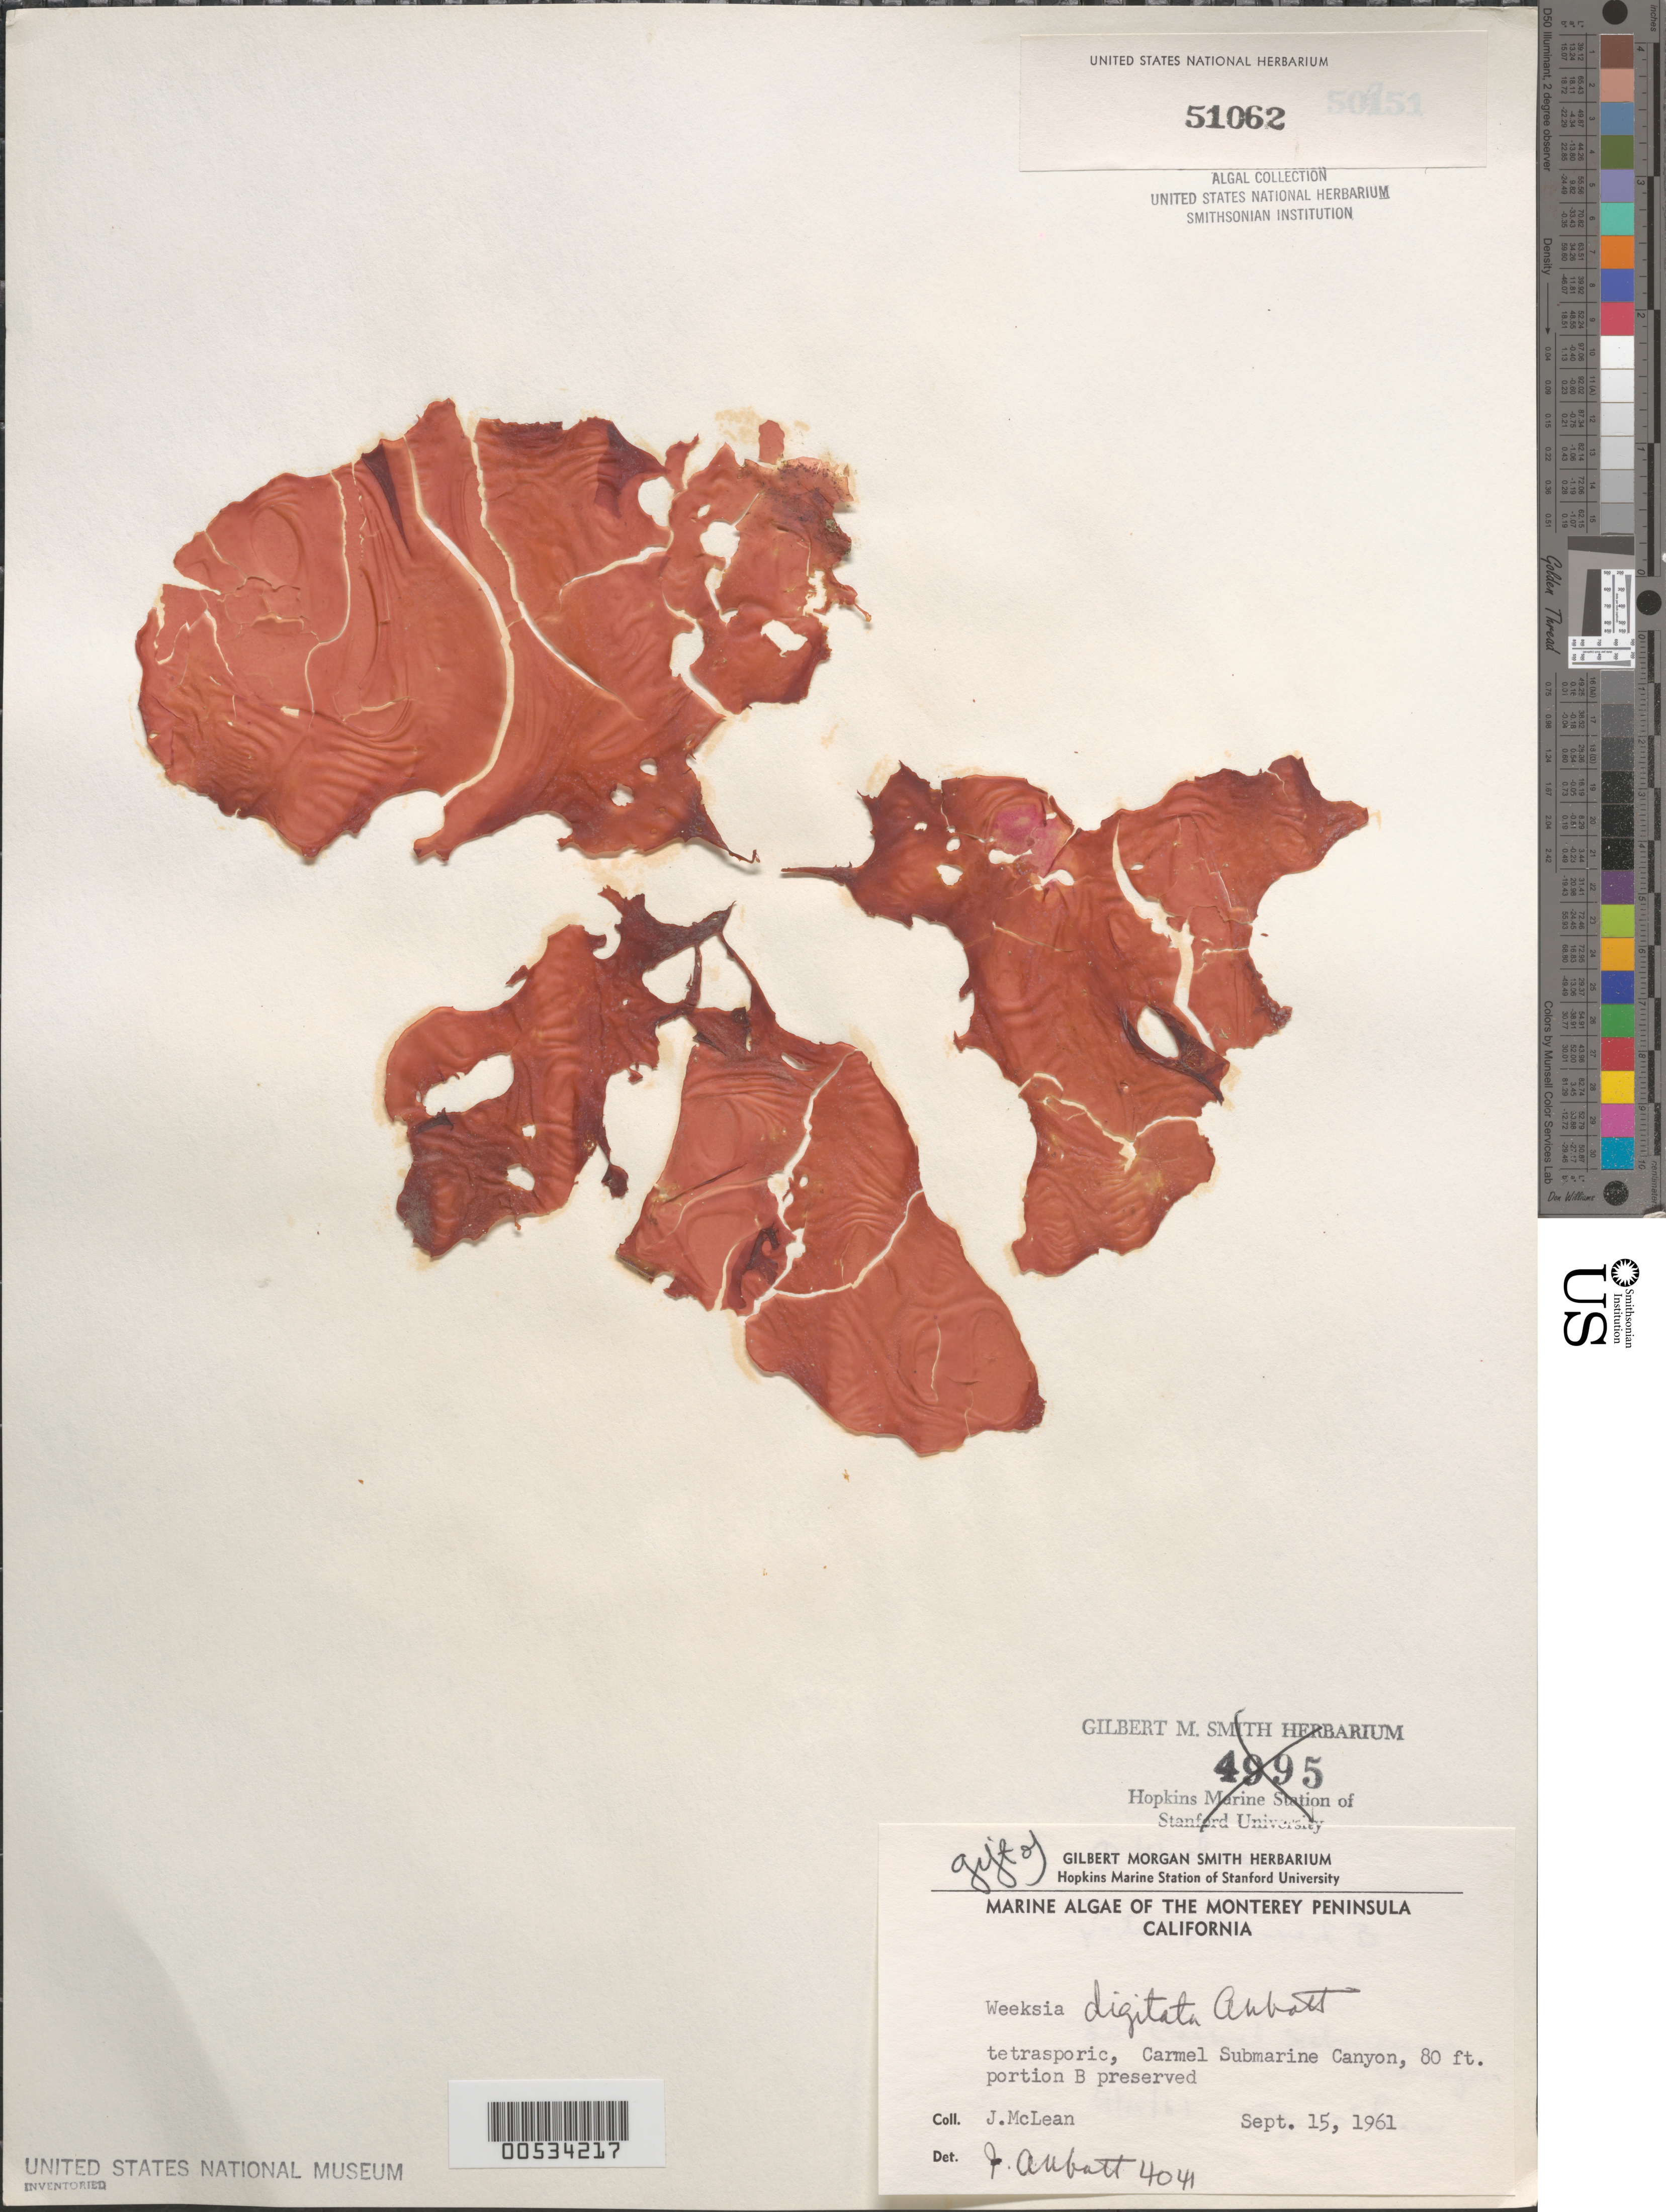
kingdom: Plantae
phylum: Rhodophyta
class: Florideophyceae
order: Gigartinales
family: Dumontiaceae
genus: Weeksia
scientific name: Weeksia digitata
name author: I.A. Abbott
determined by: Abbott, Isabella A.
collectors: J. McLean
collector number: IAA 4041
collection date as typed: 15 Sep 1961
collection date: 1961-09-15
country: United States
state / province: California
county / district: Monterey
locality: Carmel Submarine Canyon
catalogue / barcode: US 51062